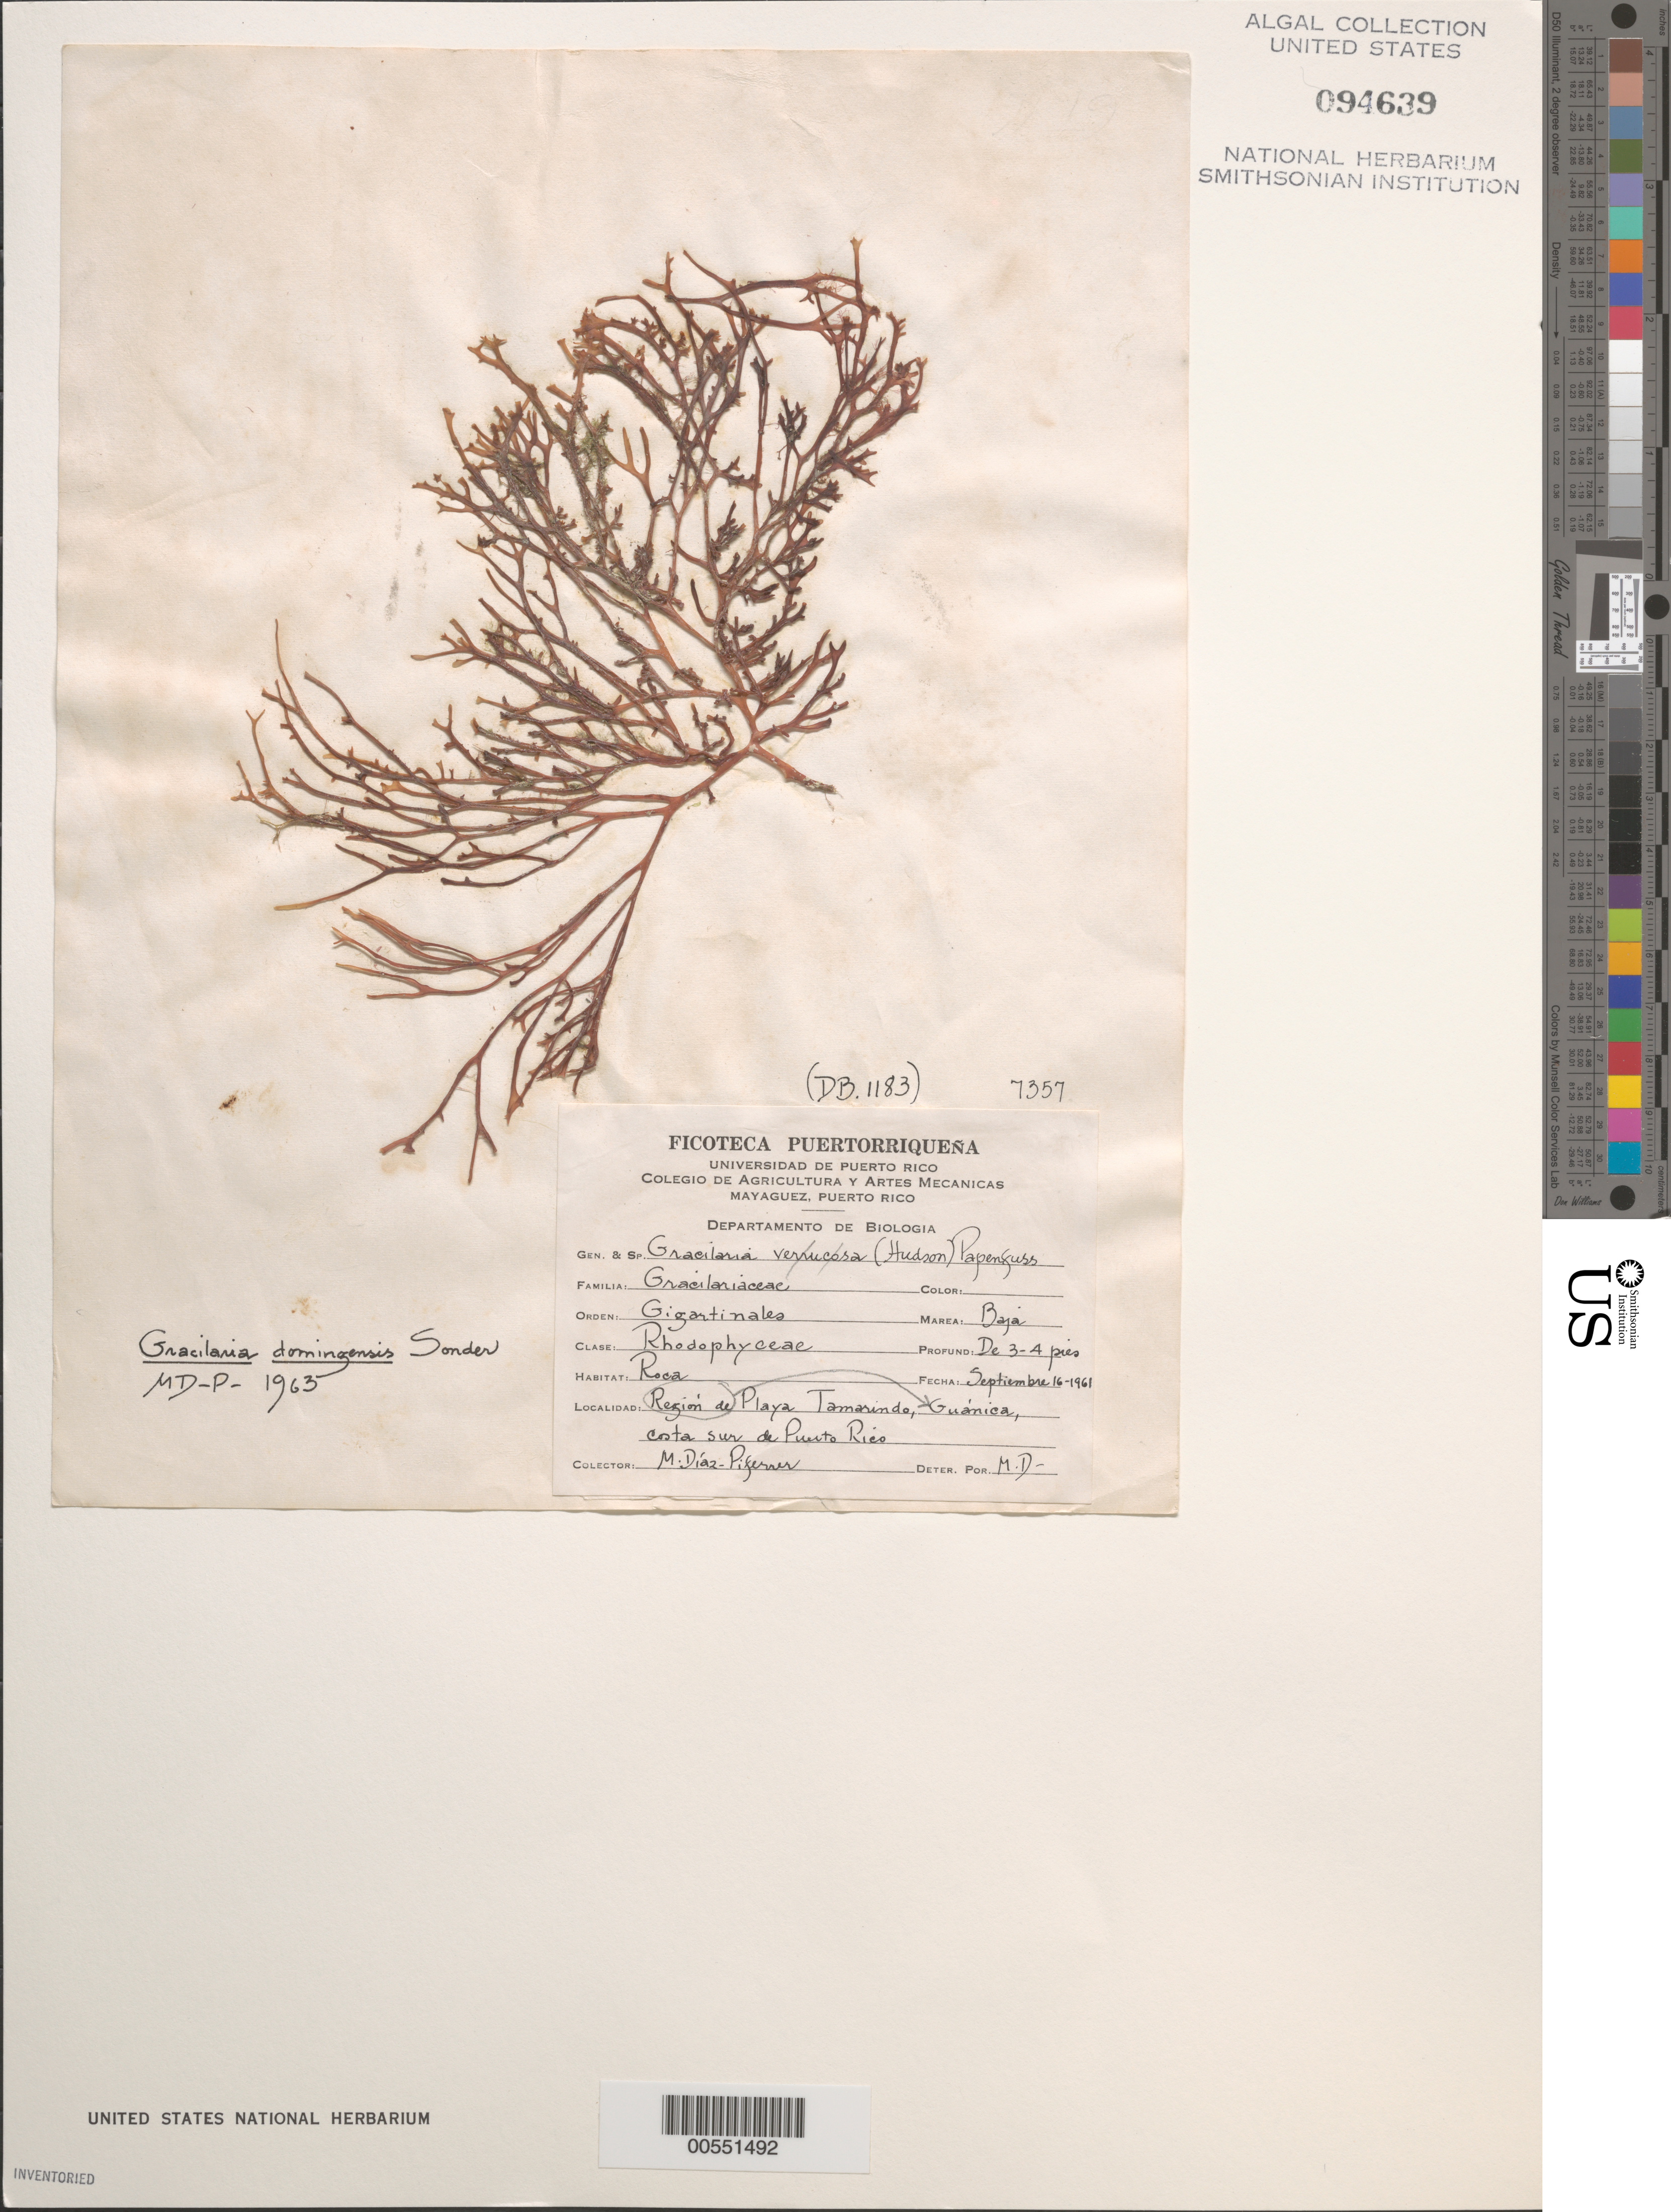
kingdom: Plantae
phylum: Rhodophyta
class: Florideophyceae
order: Gracilariales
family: Gracilariaceae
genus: Gracilaria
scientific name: Gracilaria domingensis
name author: (Kütz.) O.G. Sond. in Dickie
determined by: Diaz-Piferrer, M.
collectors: M. Diaz-Piferrer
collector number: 7357 & DB-1183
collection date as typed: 16 Sep 1961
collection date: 1961-09-16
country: Puerto Rico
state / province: Guanica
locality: Playa tamarindo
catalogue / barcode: US 94639